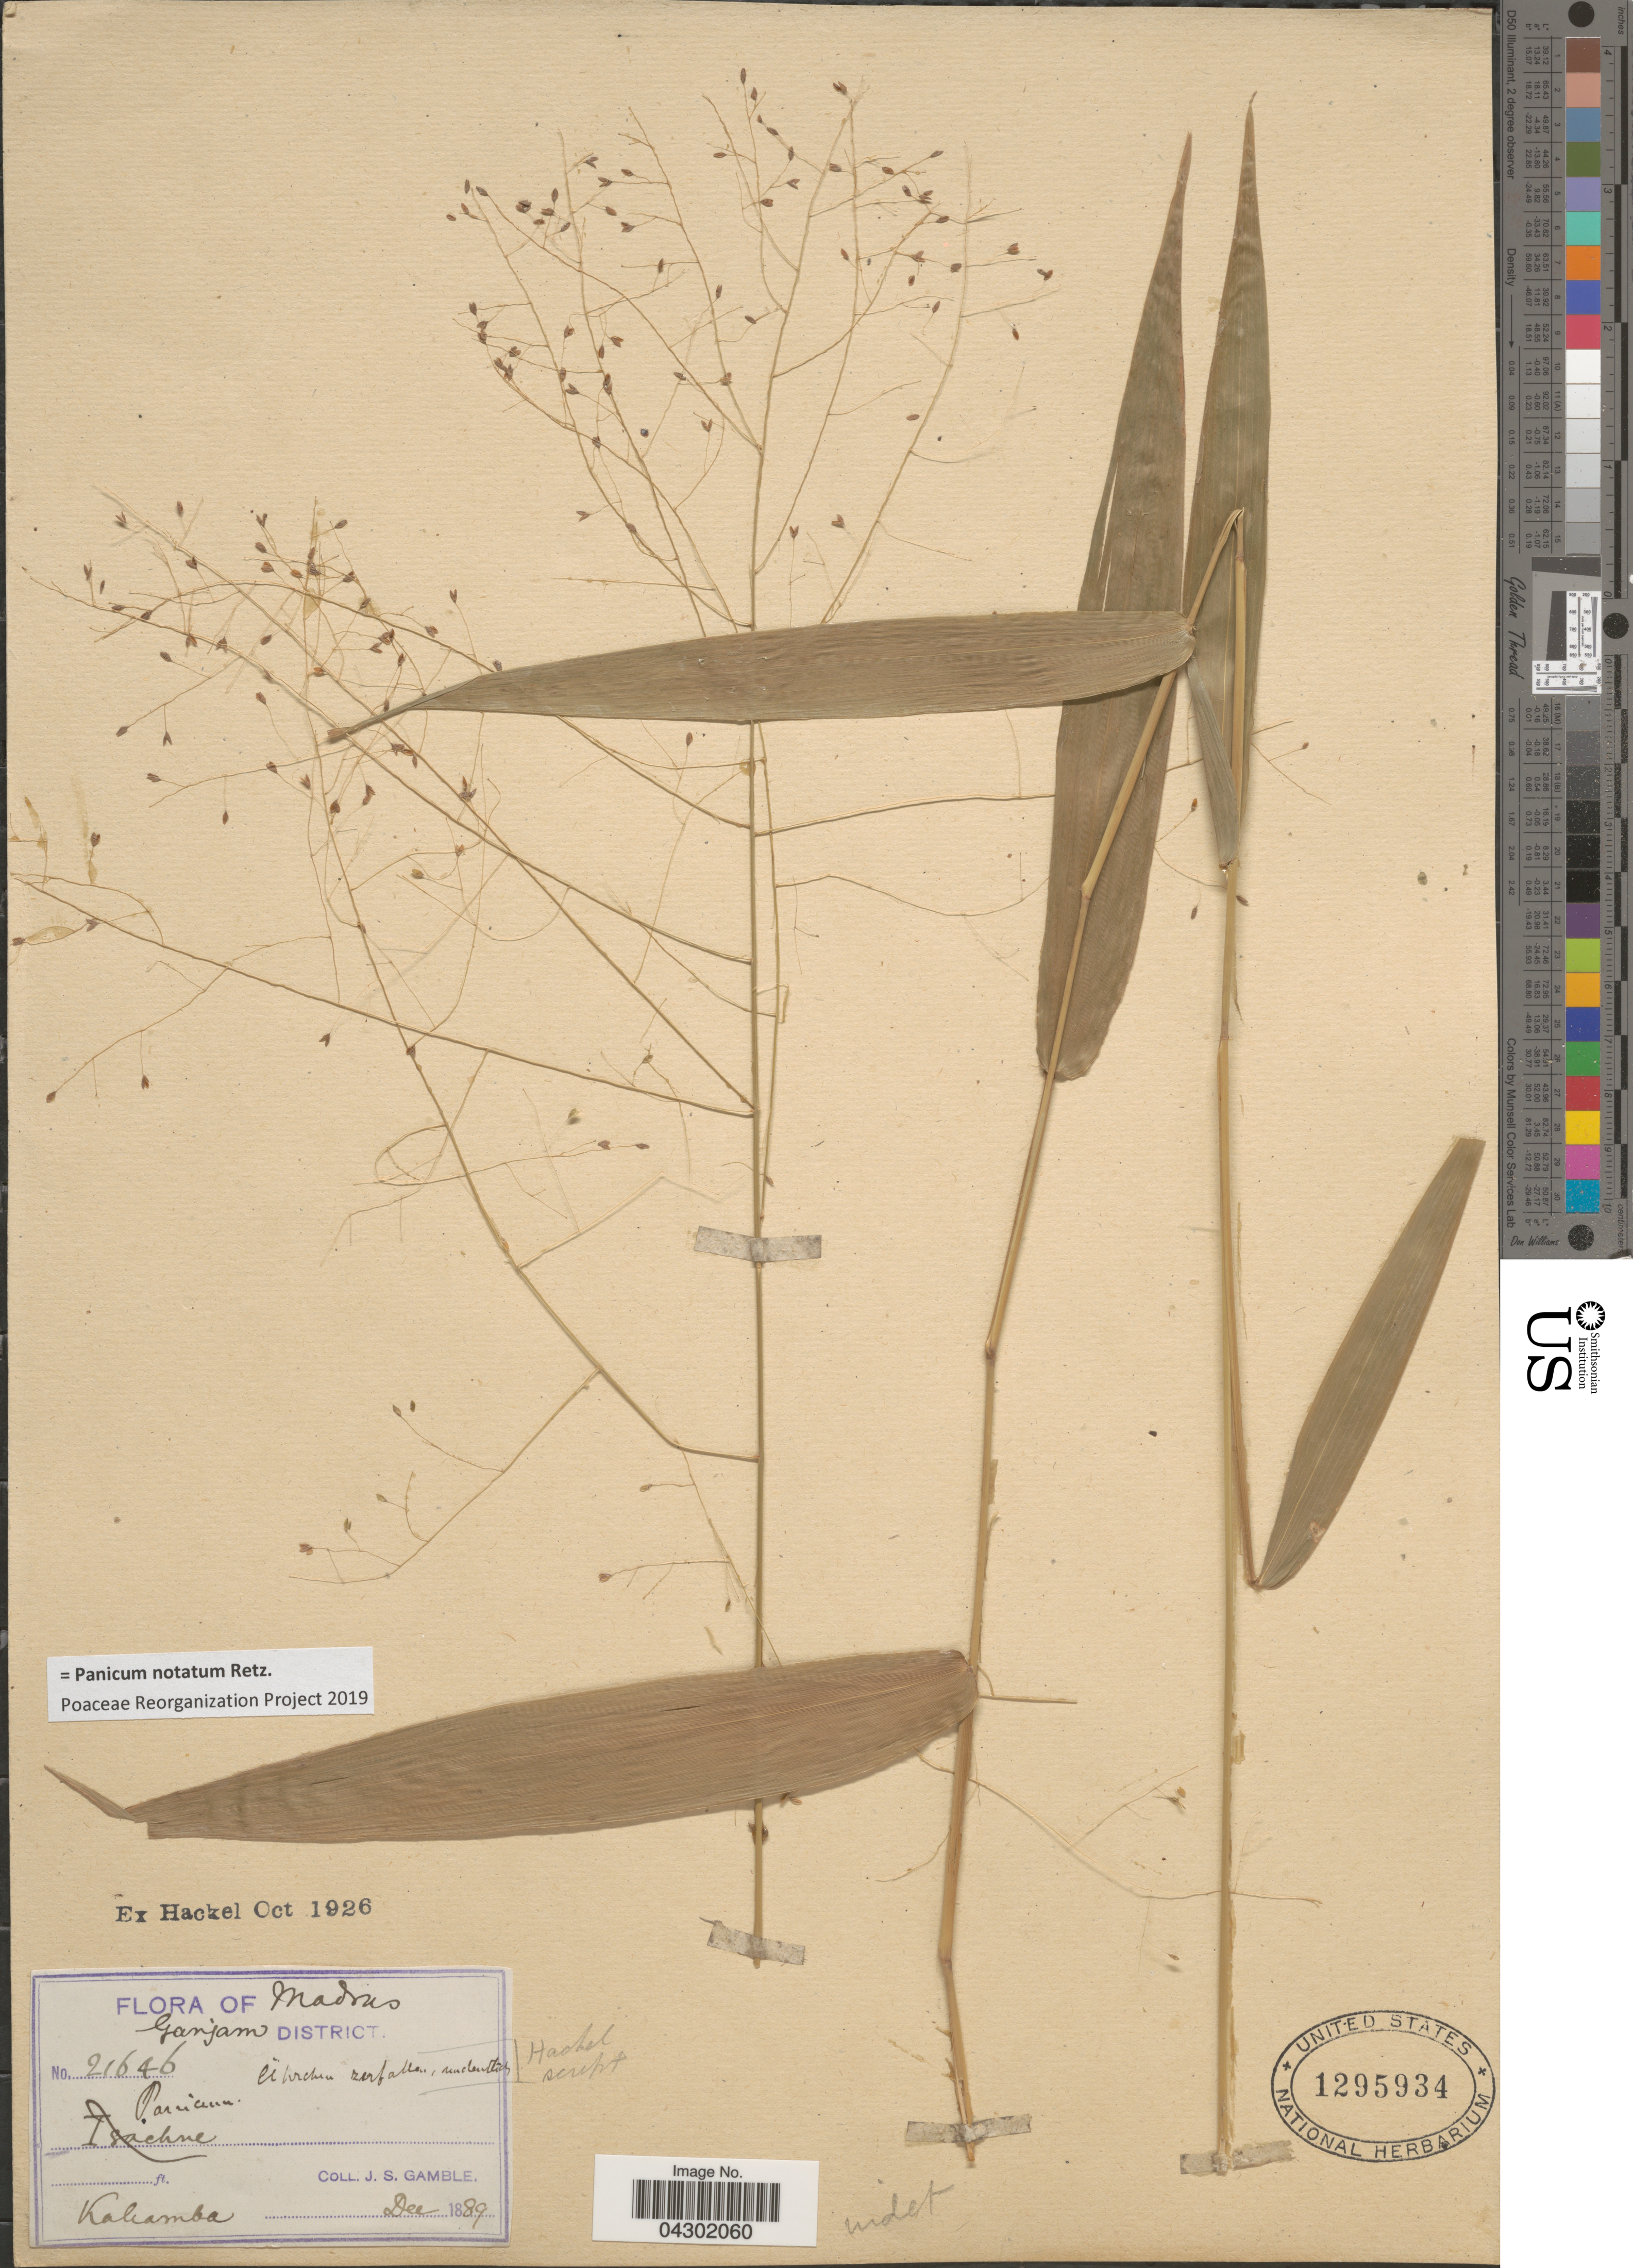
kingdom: Plantae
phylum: Tracheophyta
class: Liliopsida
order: Poales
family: Poaceae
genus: Panicum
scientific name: Panicum notatum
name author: Retz.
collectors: J. S. Gamble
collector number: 21646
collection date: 1889-12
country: India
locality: Madras. Ganjam District. Kabamba [interpreted].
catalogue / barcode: US 1295934